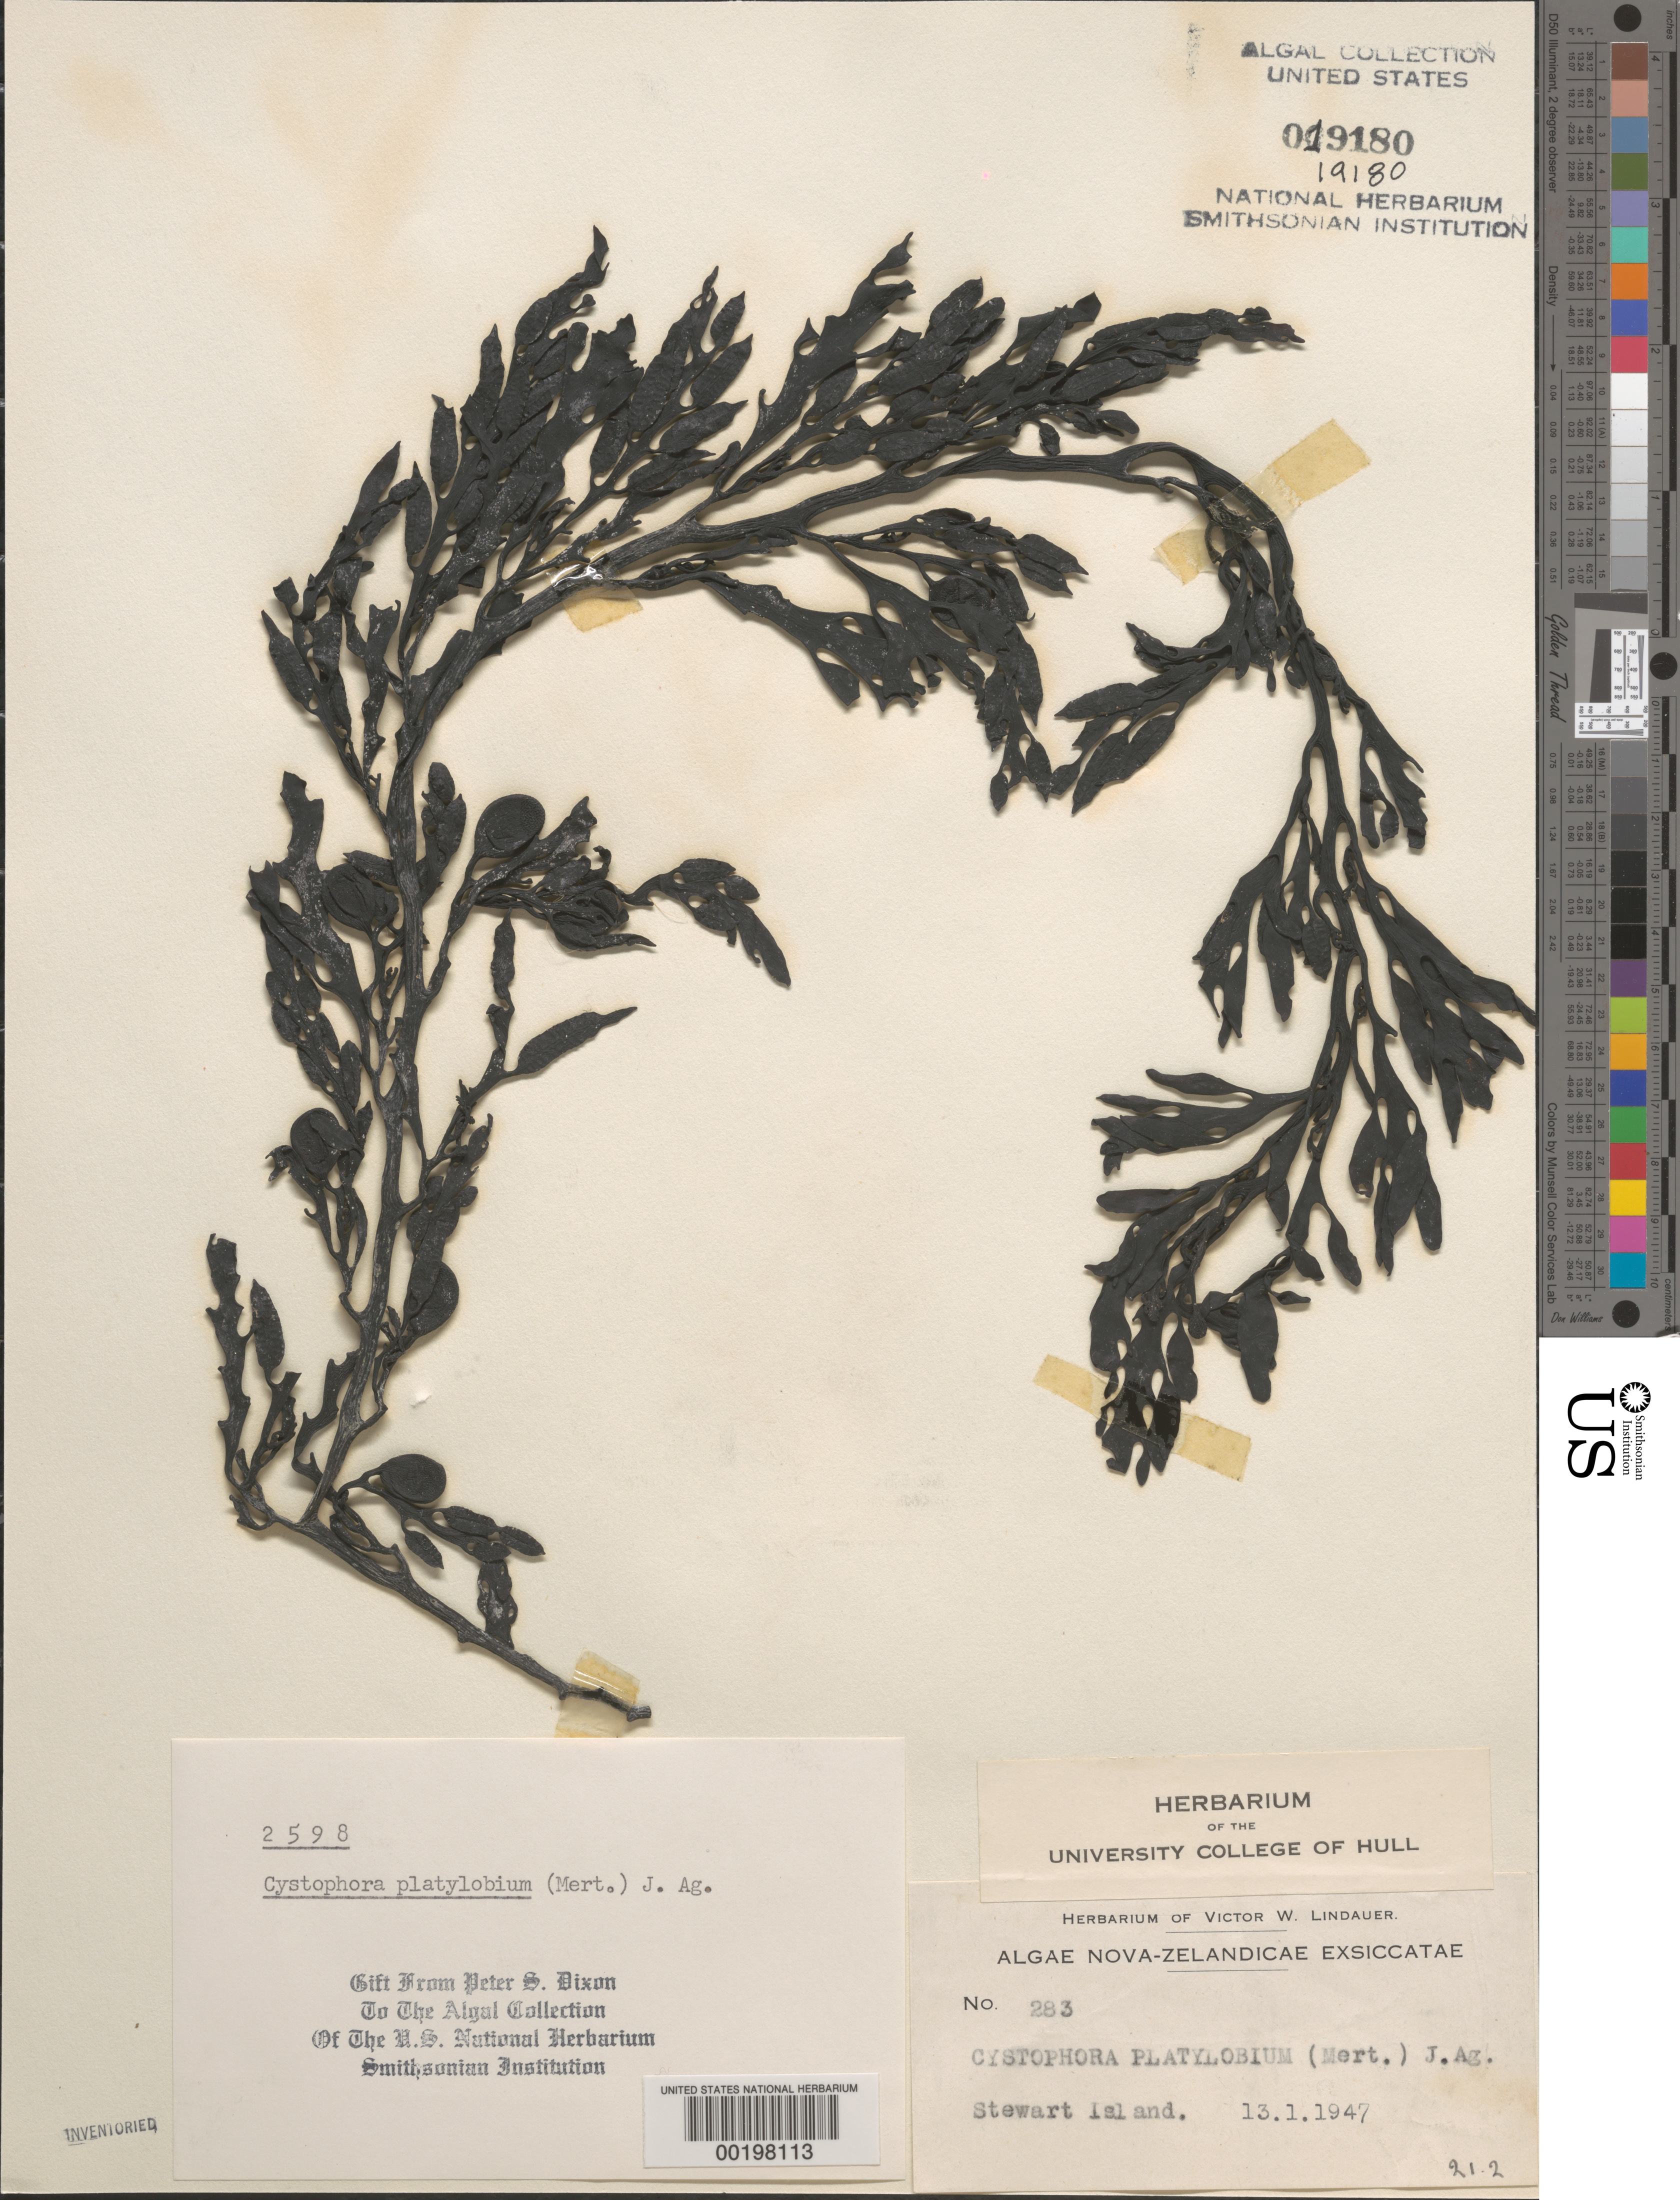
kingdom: Chromista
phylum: Ochrophyta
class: Phaeophyceae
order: Fucales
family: Sargassaceae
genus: Cystophora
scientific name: Cystophora platylobium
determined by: Dixon, P. S.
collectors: V. Lindauer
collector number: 283 & PSD 2598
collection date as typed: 13 Jan 1947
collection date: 1947-01-13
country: New Zealand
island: Stewart Island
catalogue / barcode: US 19180